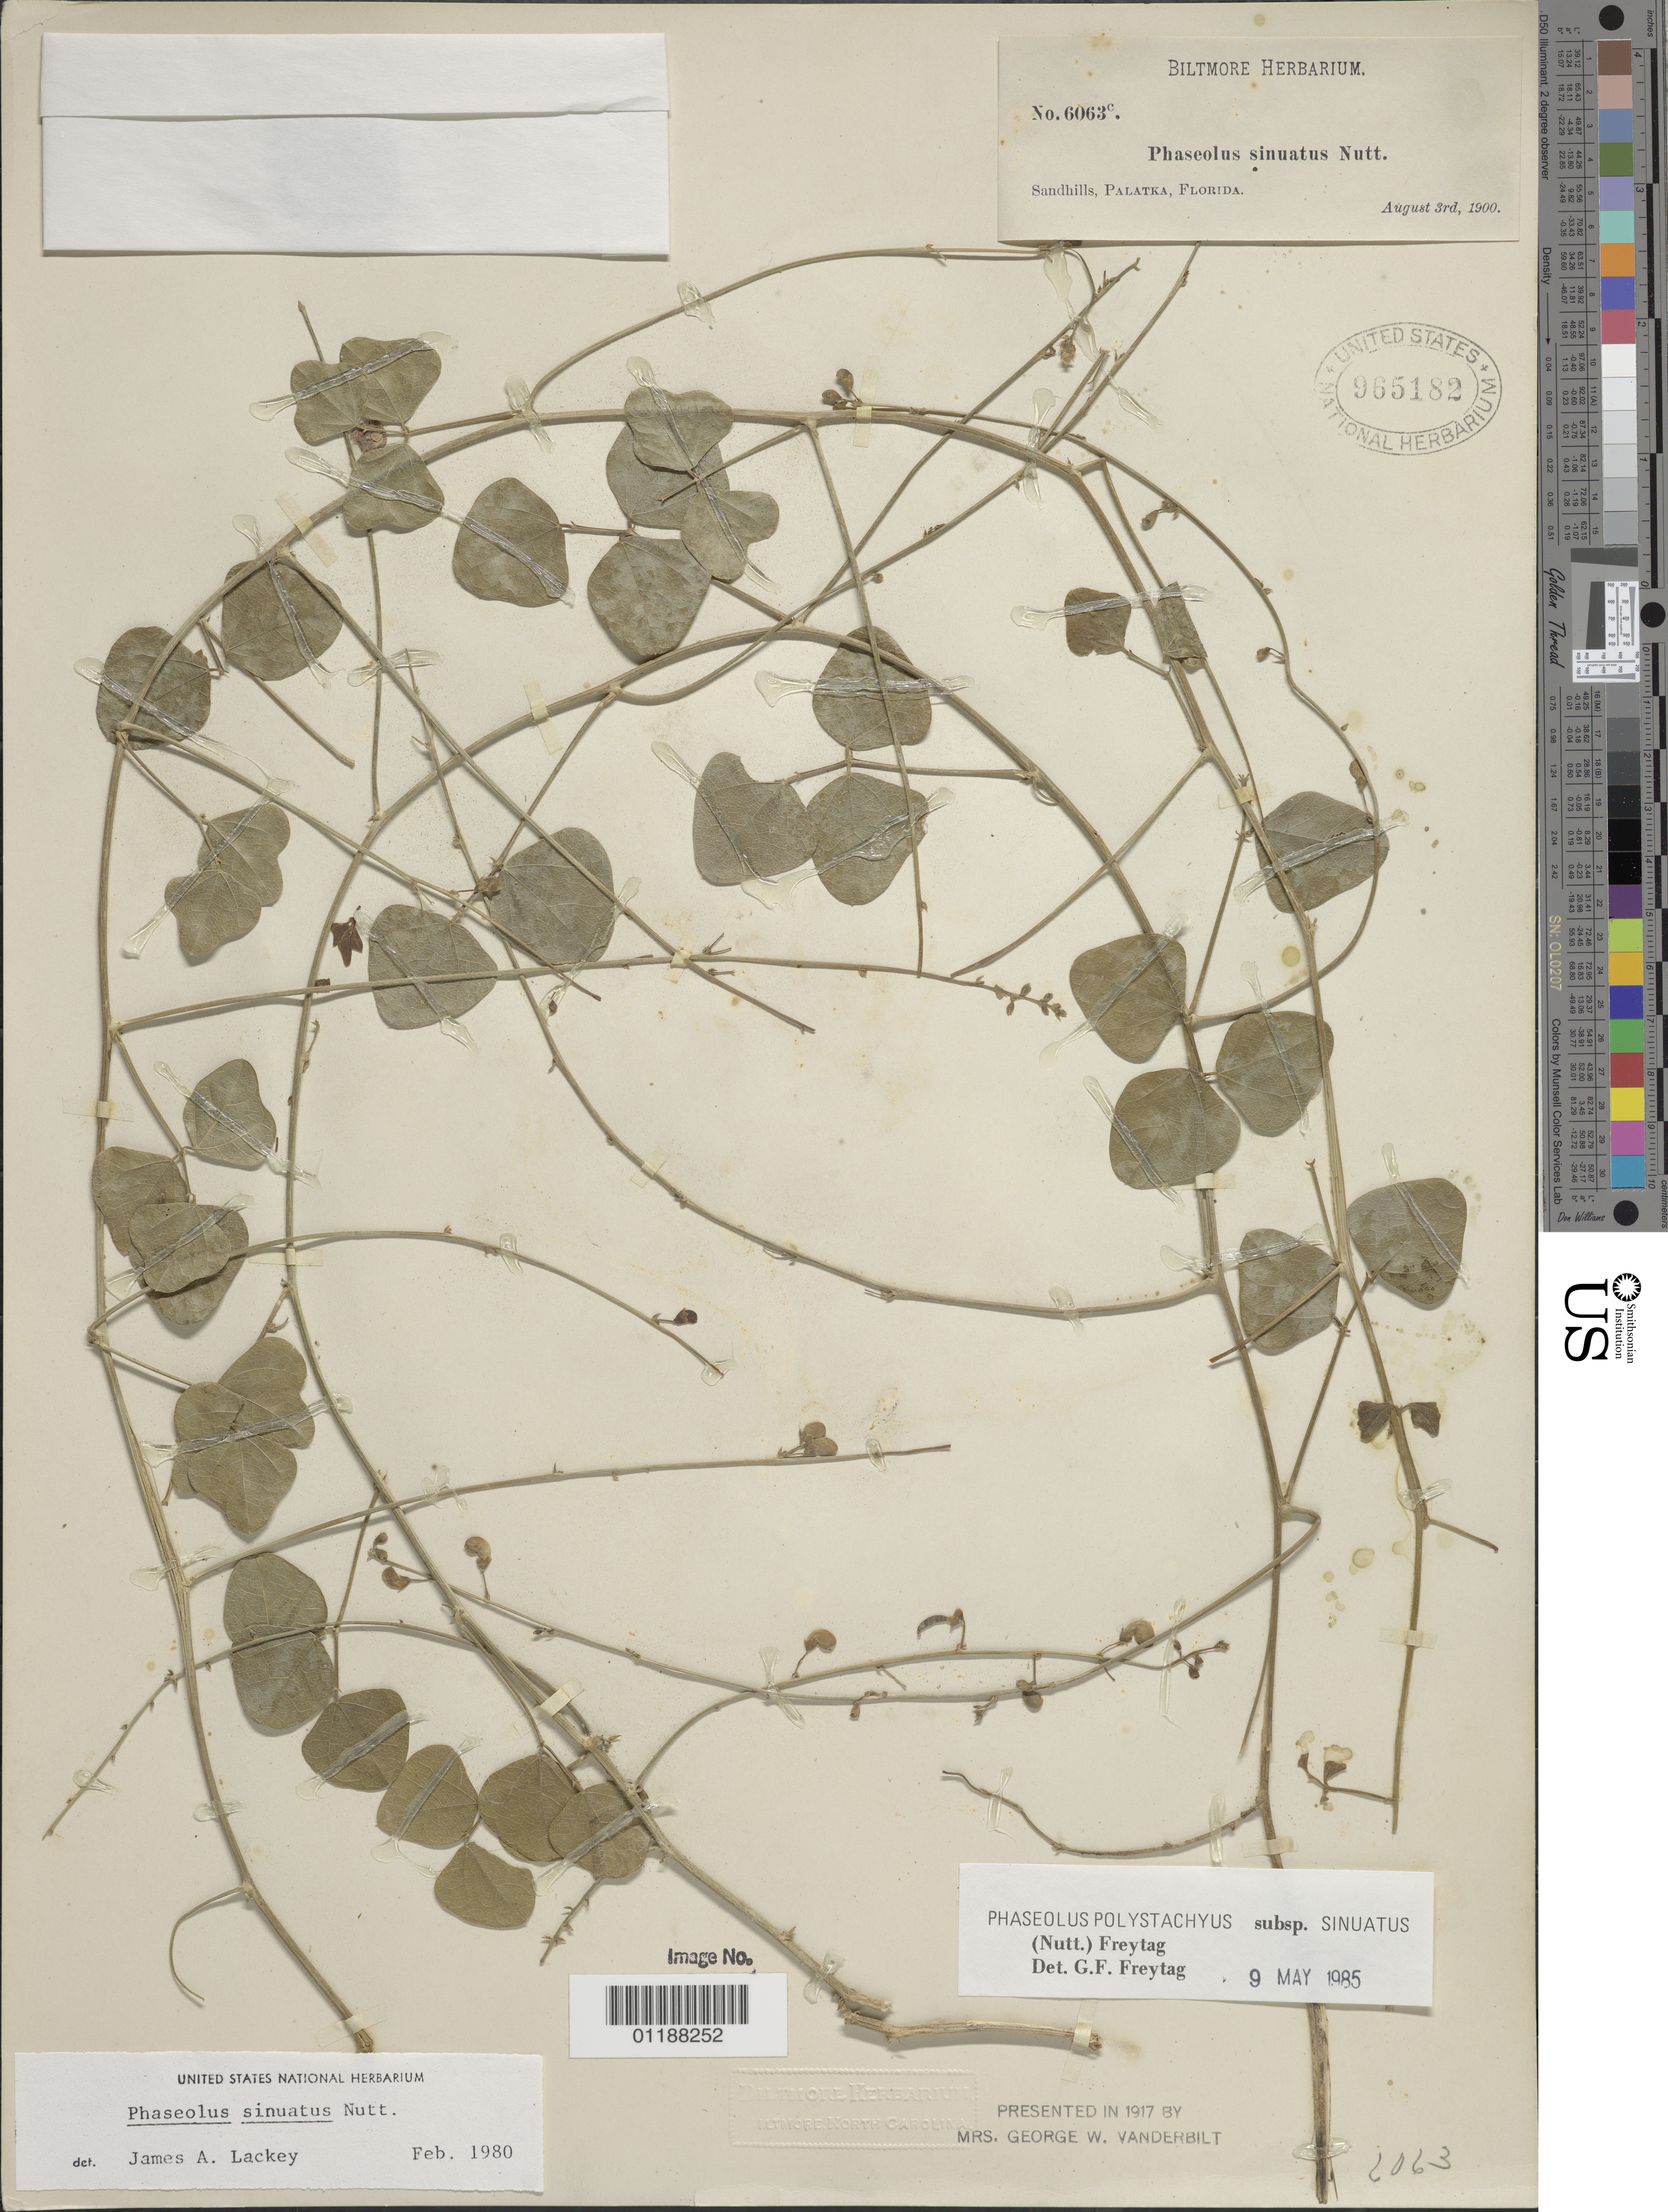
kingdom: Plantae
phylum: Tracheophyta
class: Magnoliopsida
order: Fabales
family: Fabaceae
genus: Phaseolus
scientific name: Phaseolus polystachios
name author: (L.) Britton, Stearns & Poggenb.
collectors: ex herb. Biltmore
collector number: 6063c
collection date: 1900-08-03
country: United States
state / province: Florida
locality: Sandhills, Palatka.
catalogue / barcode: US 965182